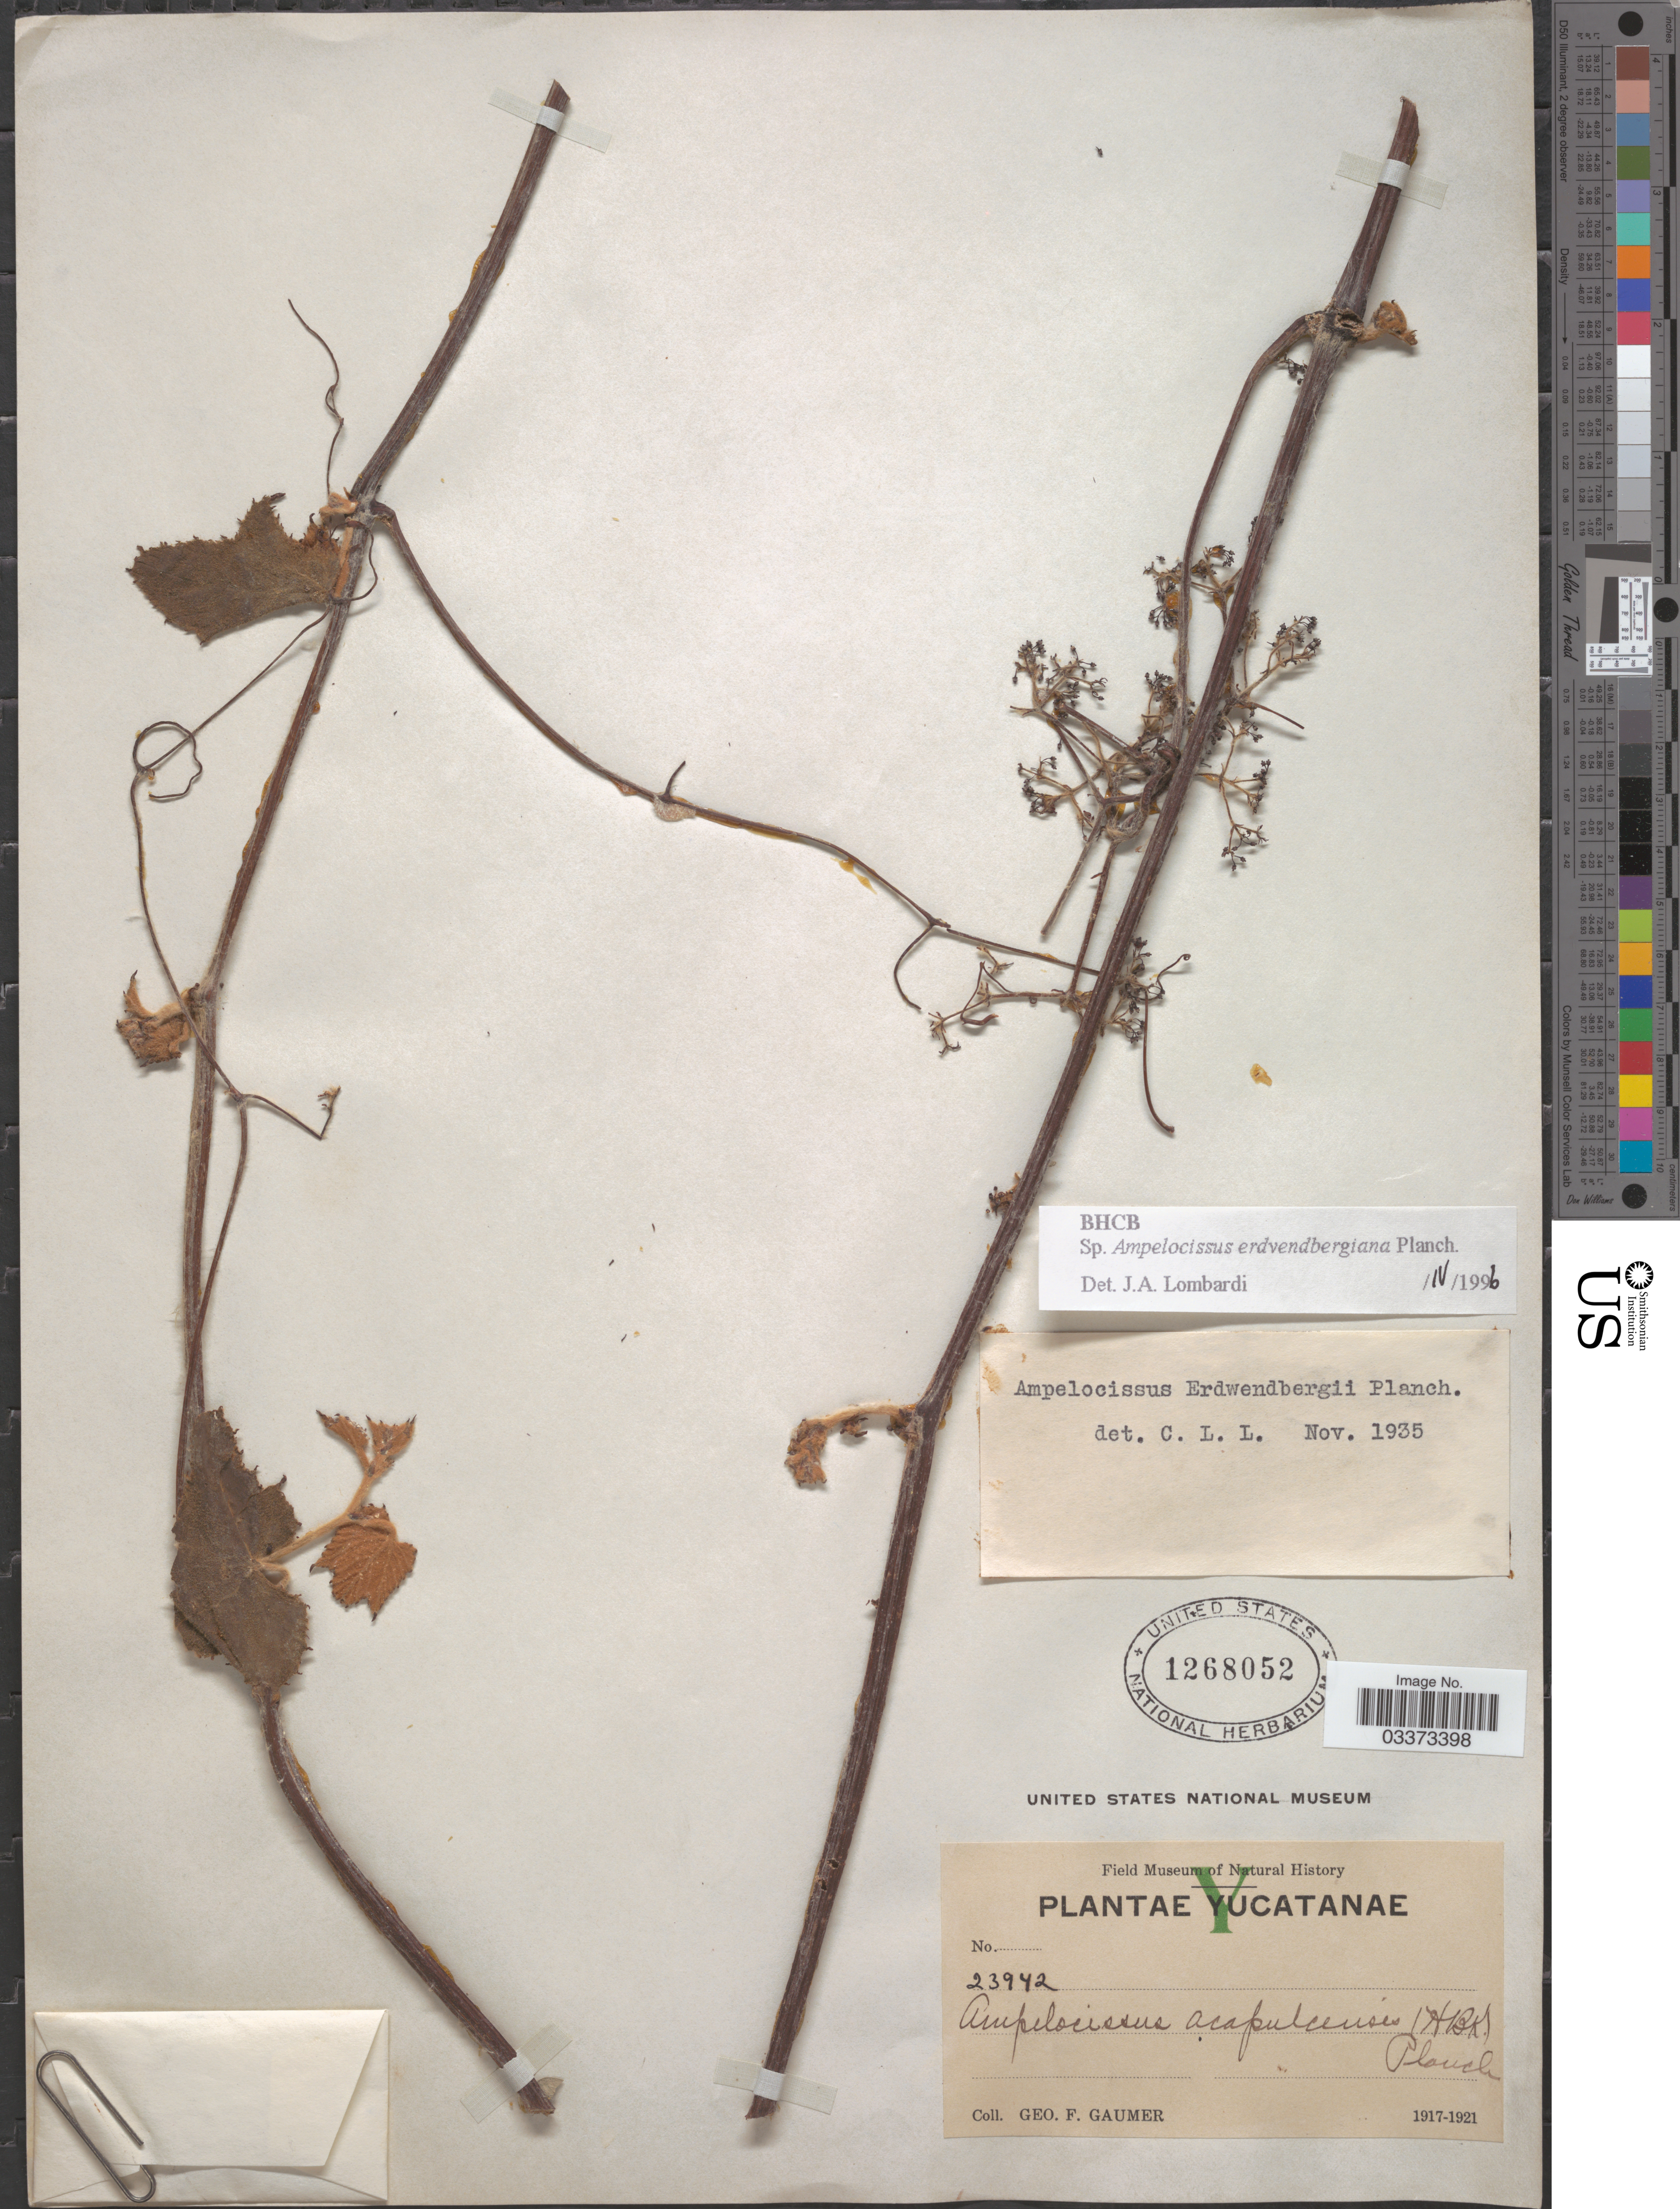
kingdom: Plantae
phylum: Tracheophyta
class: Magnoliopsida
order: Vitales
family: Vitaceae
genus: Ampelocissus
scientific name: Ampelocissus erdwendbergii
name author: Planch.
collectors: G. F. Gaumer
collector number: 23942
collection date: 1917/1921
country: Mexico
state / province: Yucatán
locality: Yucatanae.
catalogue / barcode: US 1268052